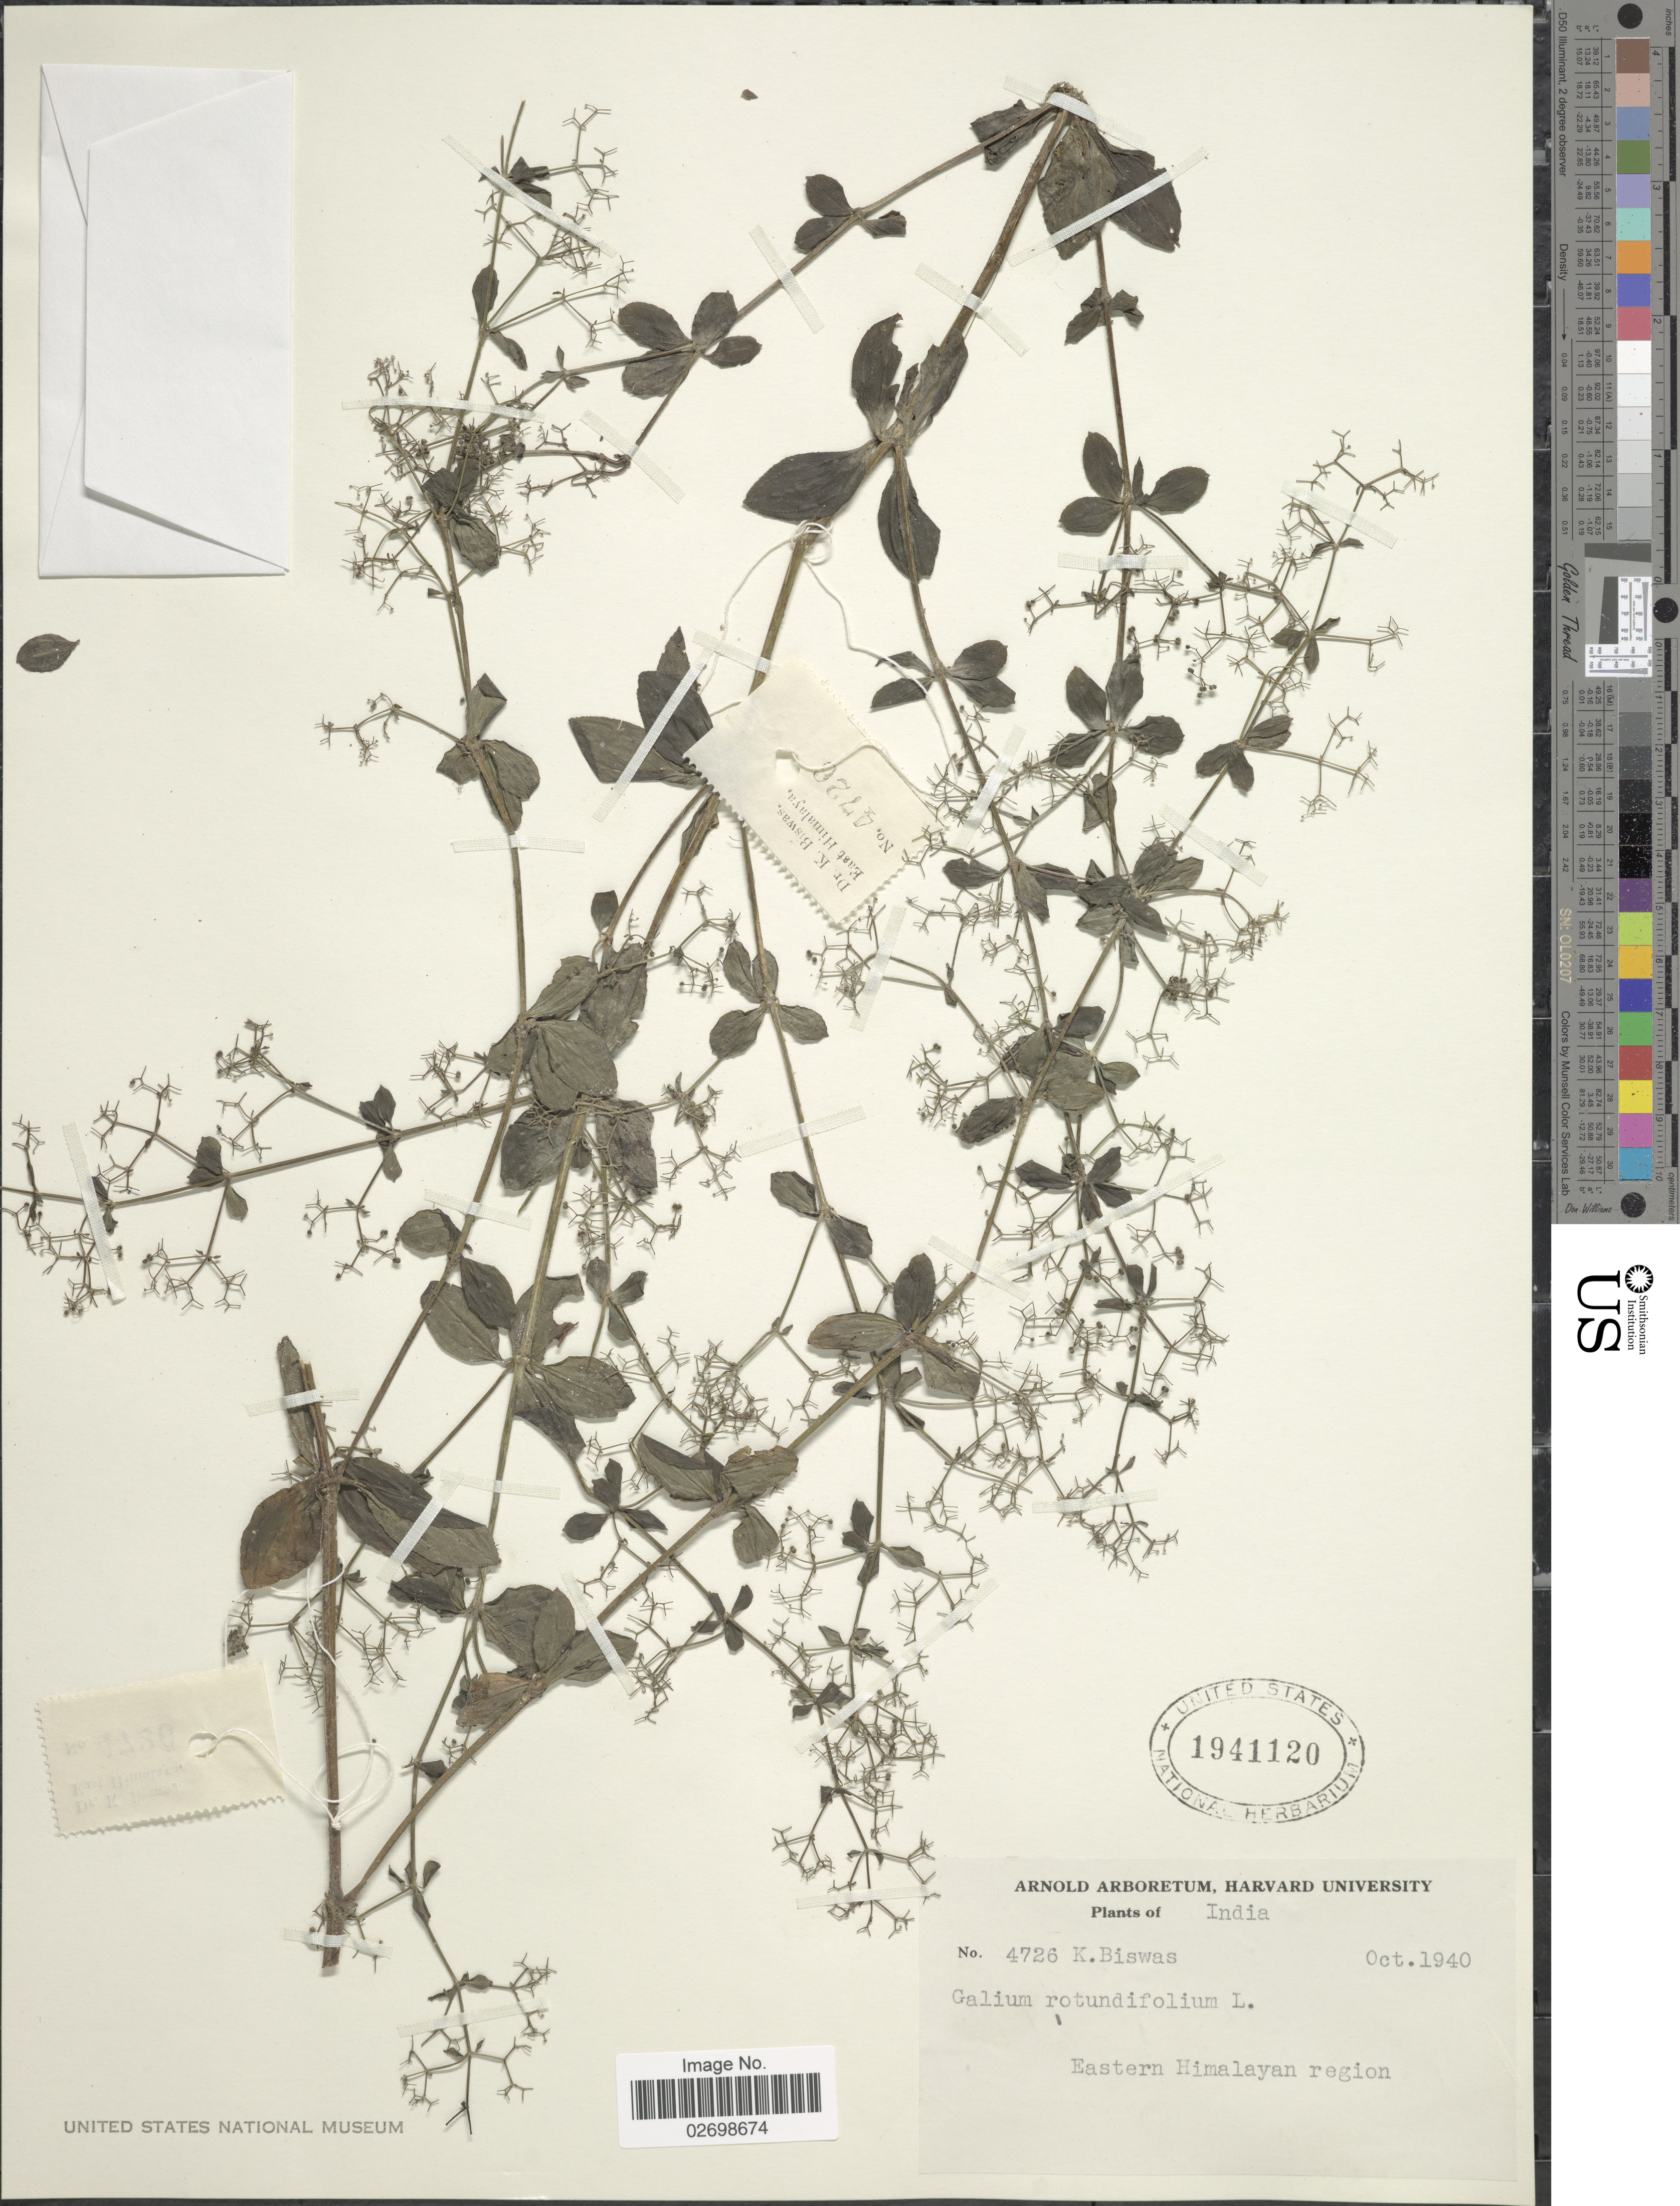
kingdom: Plantae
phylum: Tracheophyta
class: Magnoliopsida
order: Gentianales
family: Rubiaceae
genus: Galium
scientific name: Galium rotundifolium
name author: L.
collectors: K. Biswas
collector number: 4726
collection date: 1940-10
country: India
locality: India, Eastern Himalayan region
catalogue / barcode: US 1941120